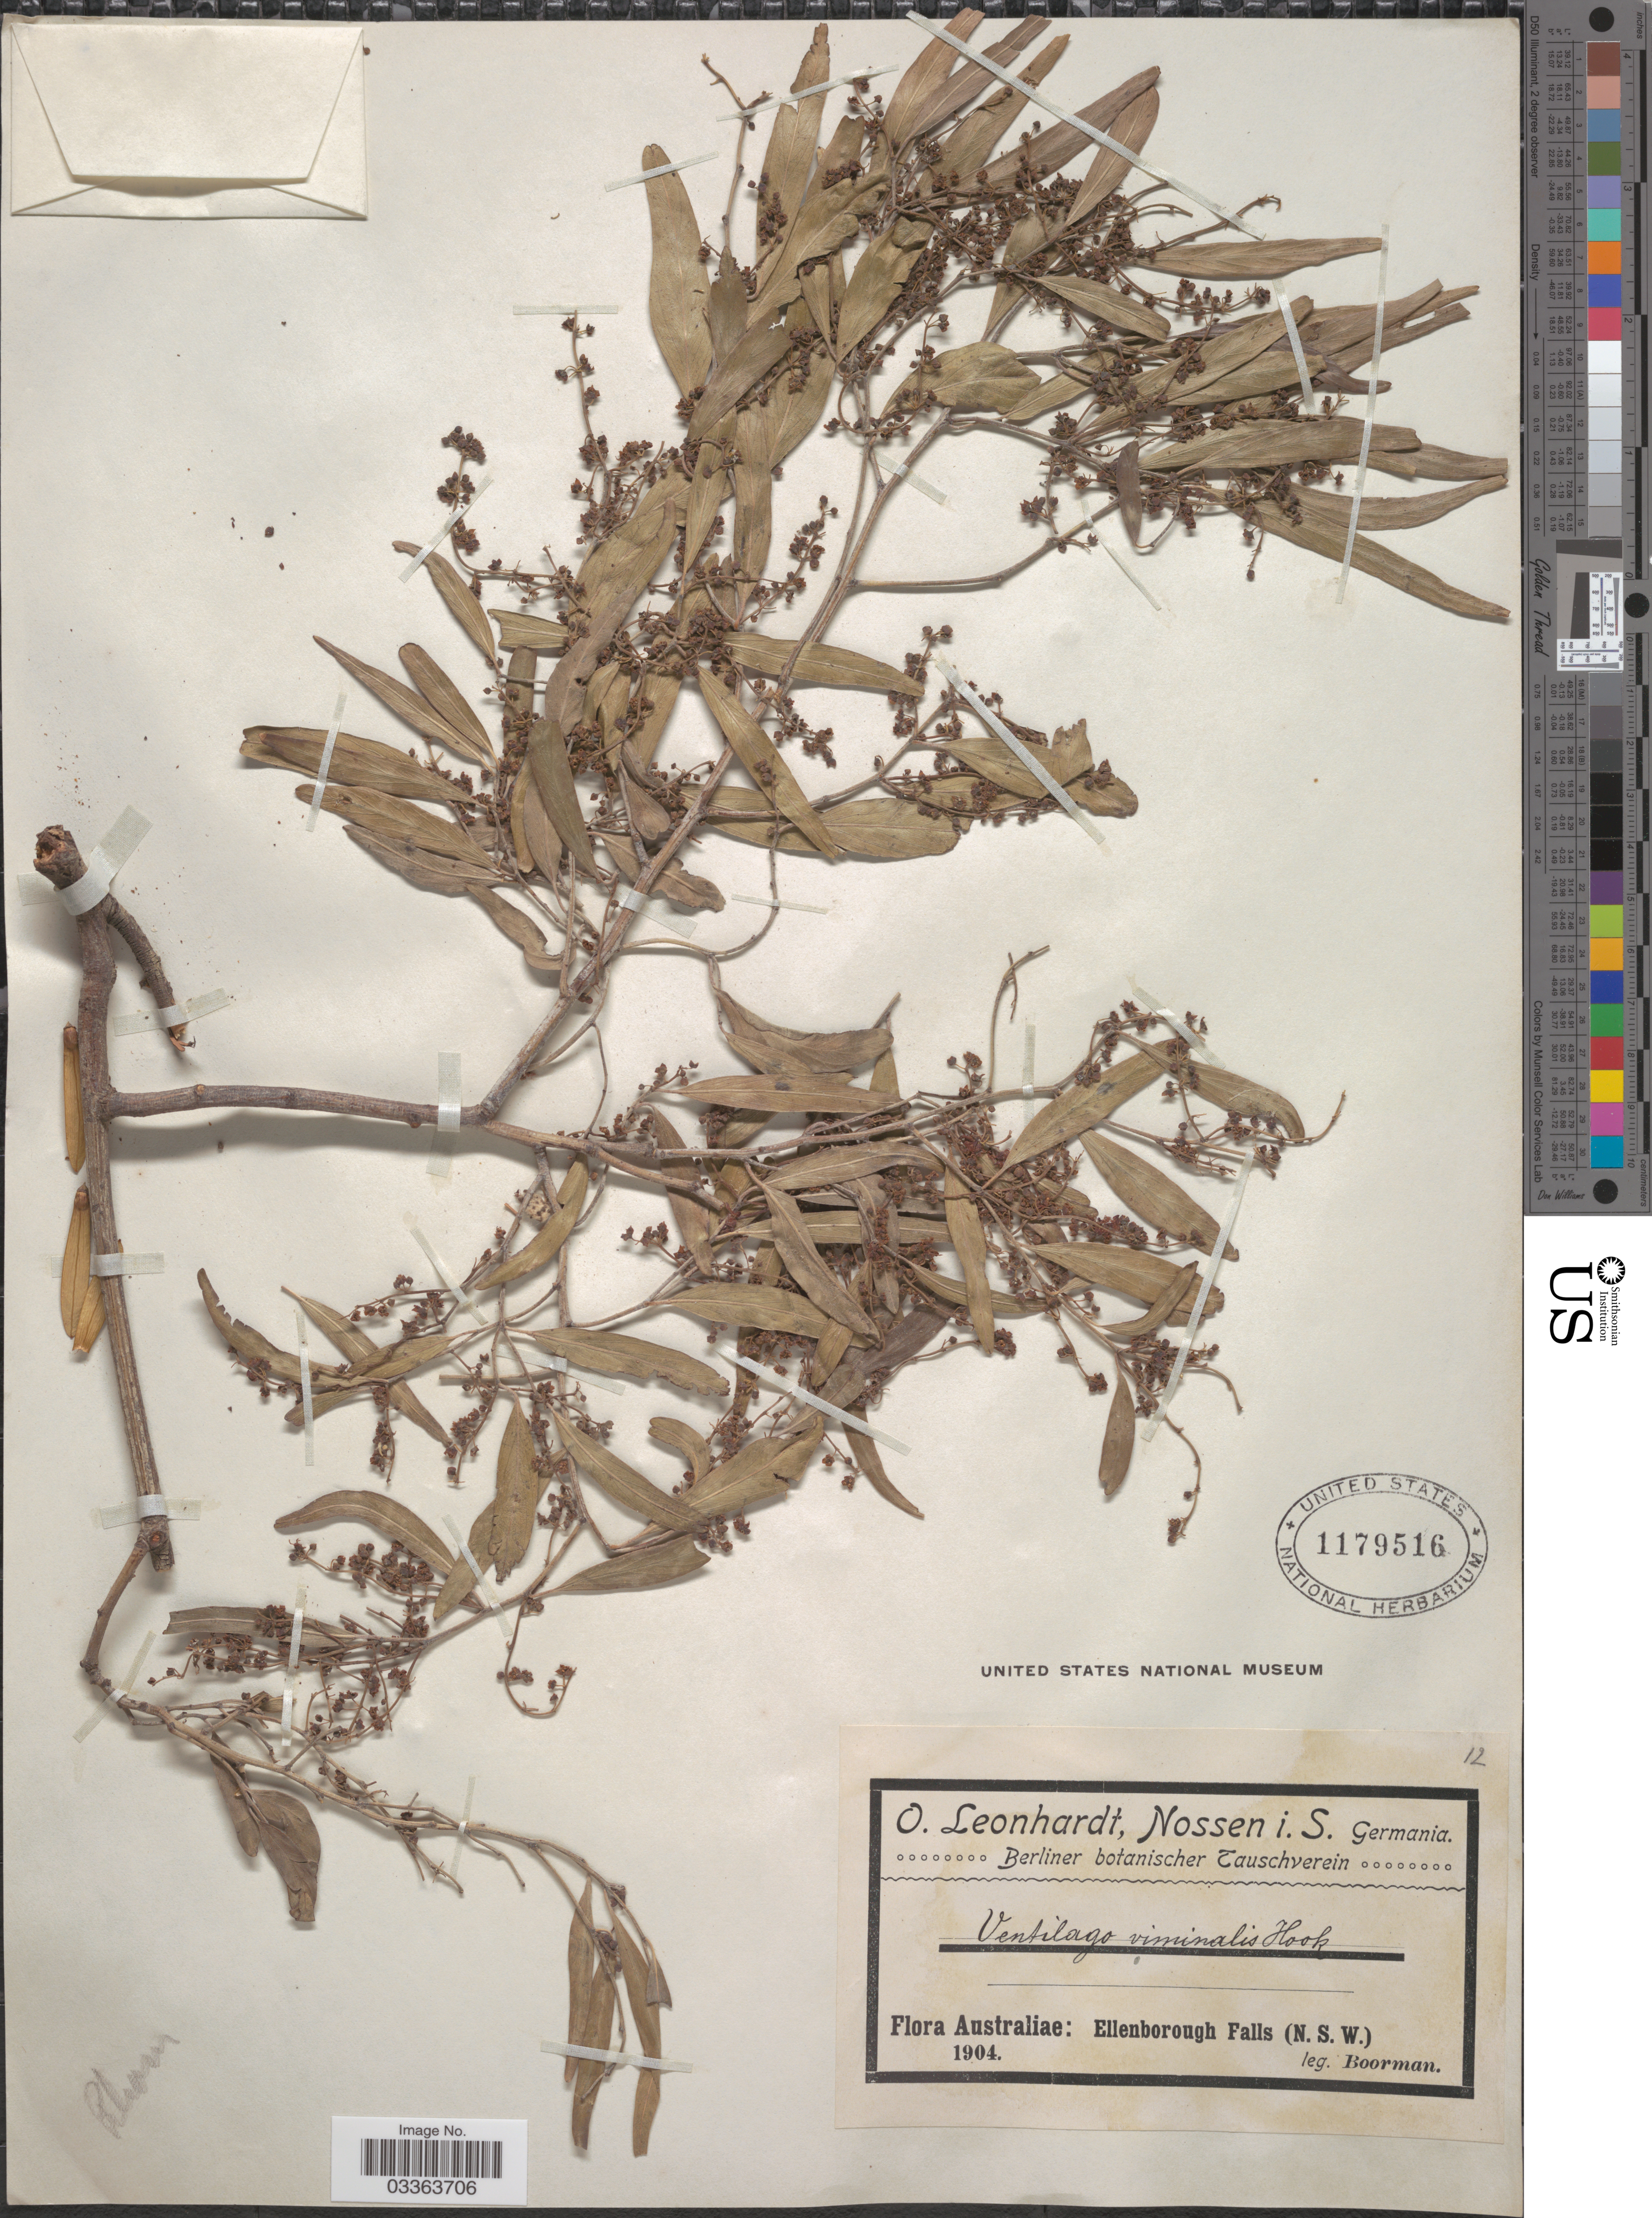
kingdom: Plantae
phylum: Tracheophyta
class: Magnoliopsida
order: Rosales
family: Rhamnaceae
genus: Ventilago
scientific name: Ventilago viminalis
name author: Hook.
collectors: -. Boorman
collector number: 12?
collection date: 1904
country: Australia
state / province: New South Wales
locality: Ellenborough Falls.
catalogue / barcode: US 1179516